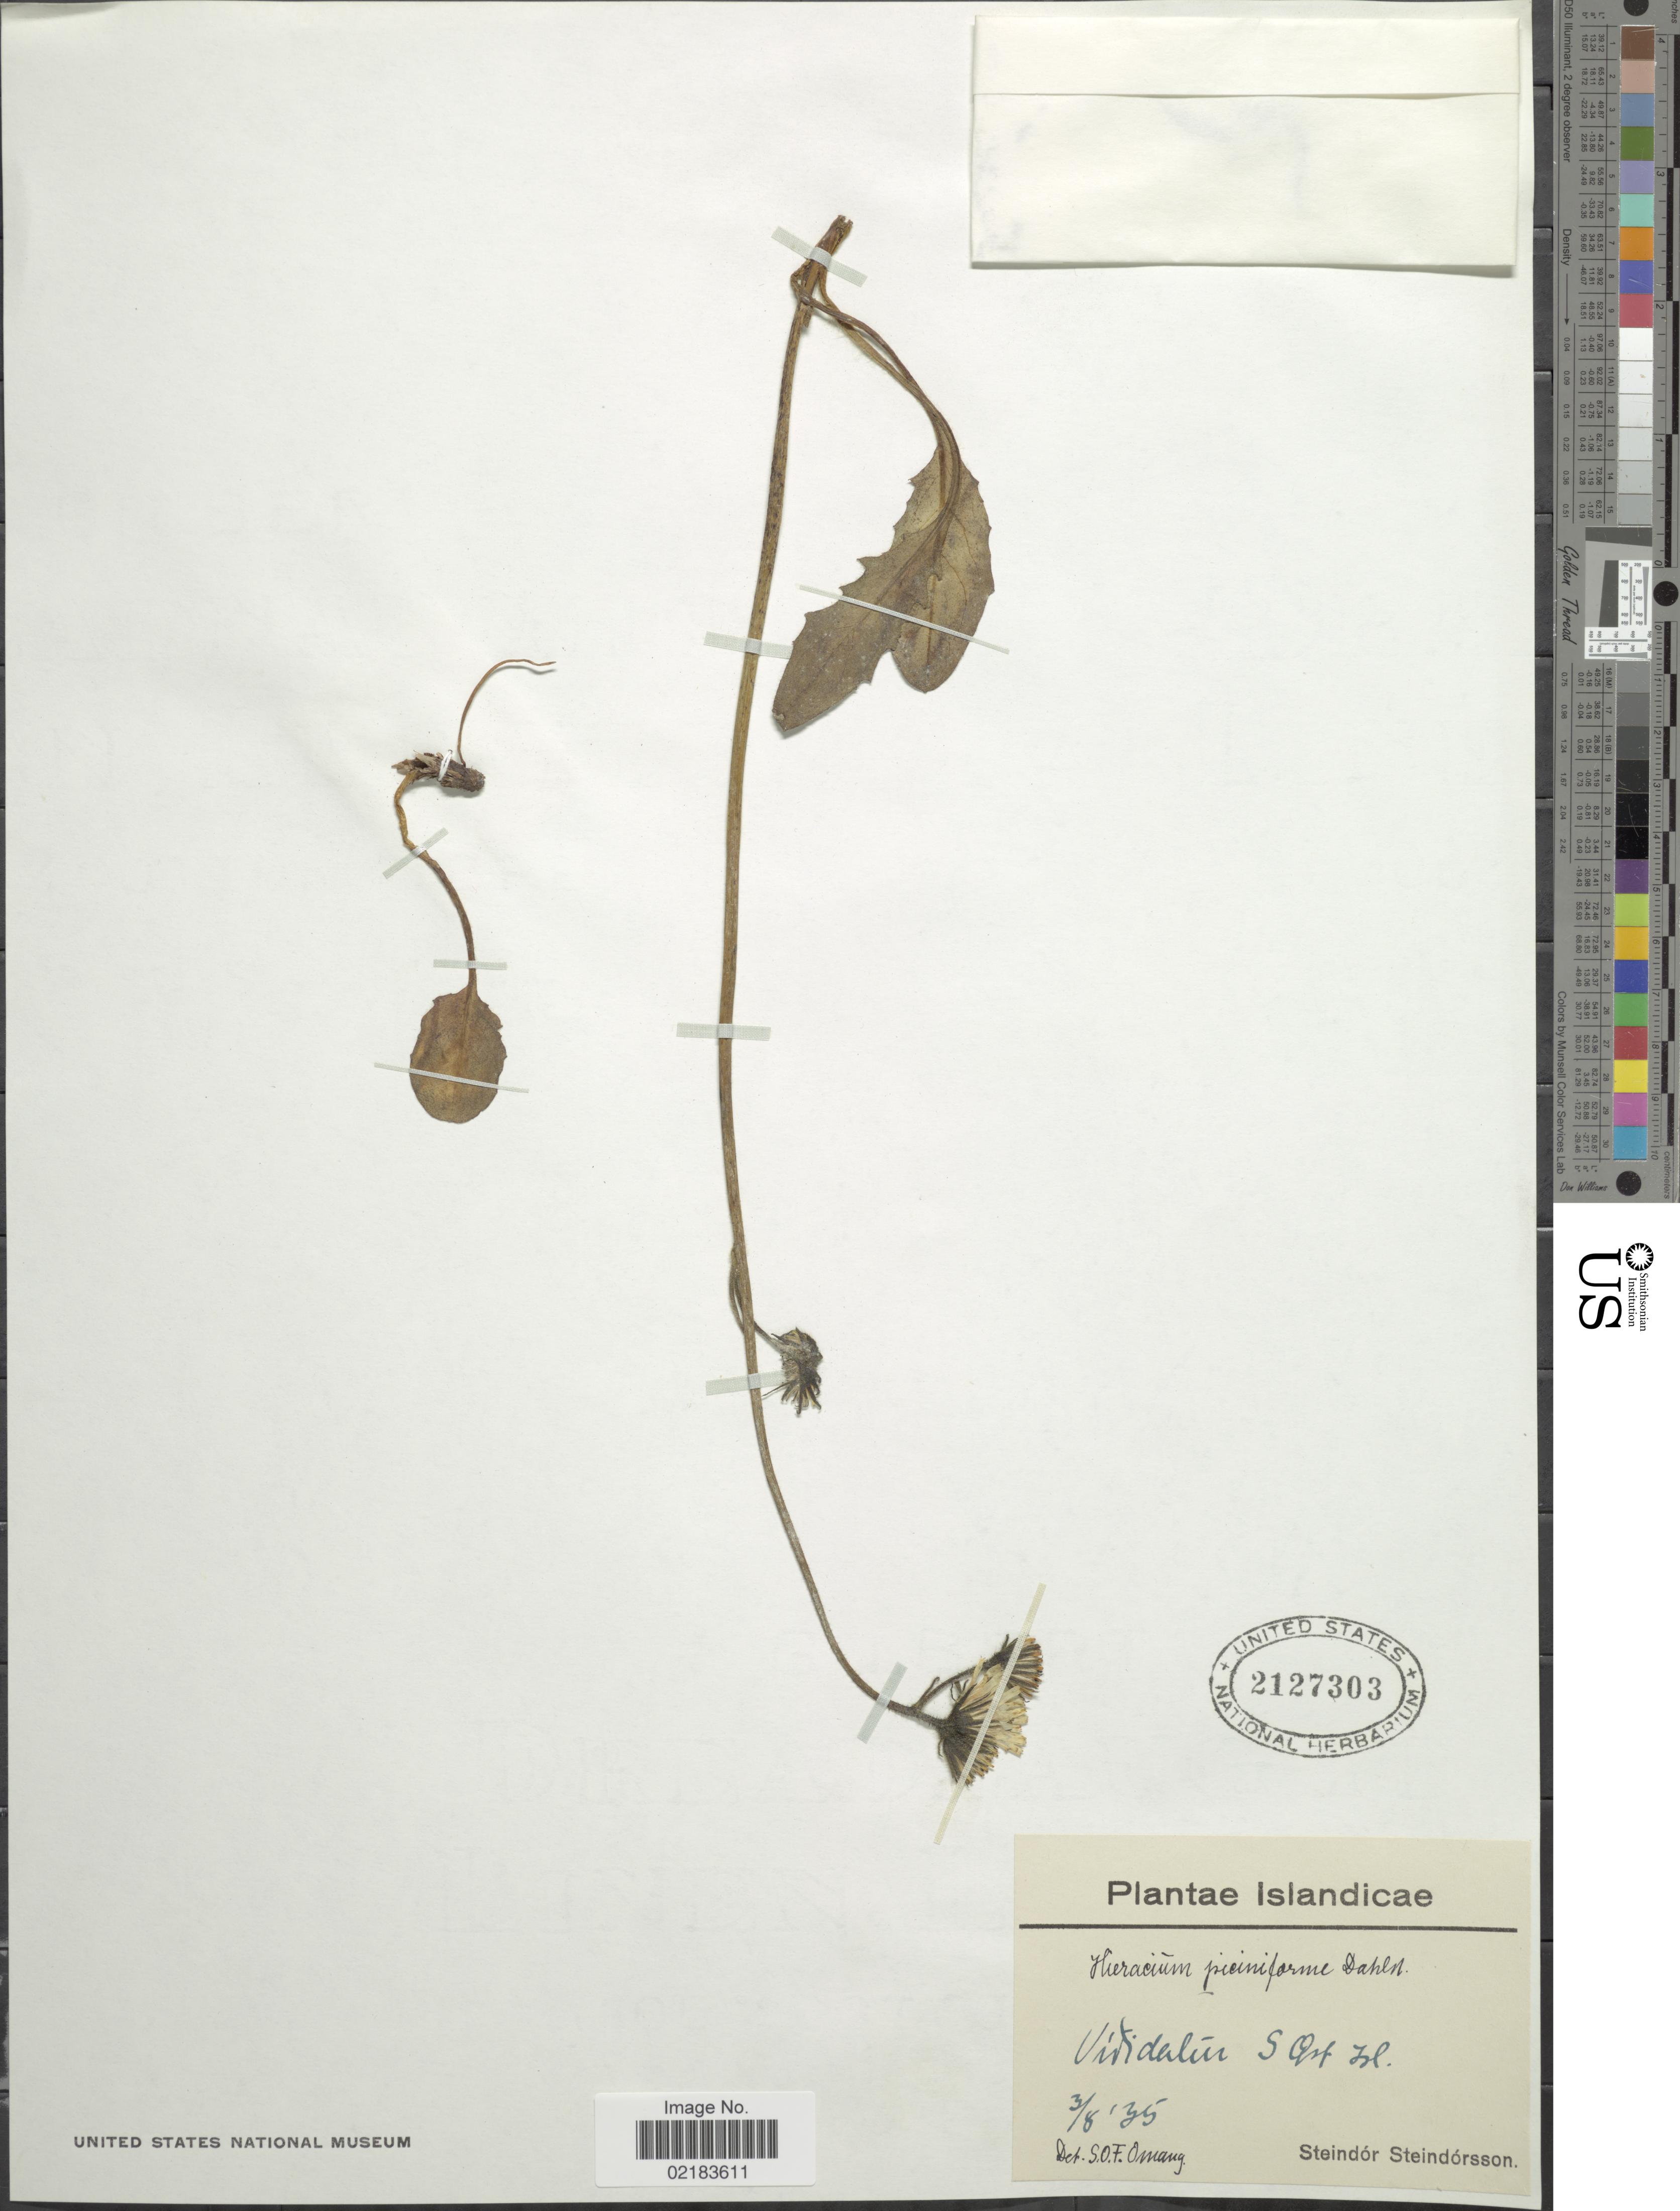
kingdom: Plantae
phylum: Tracheophyta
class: Magnoliopsida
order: Asterales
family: Asteraceae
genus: Hieracium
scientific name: Hieracium piciniforme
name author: Dahlst.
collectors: S. Steindórsson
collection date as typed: Transcribed d/m/y: 3/8/35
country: Iceland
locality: Víðidalur.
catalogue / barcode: US 2127303